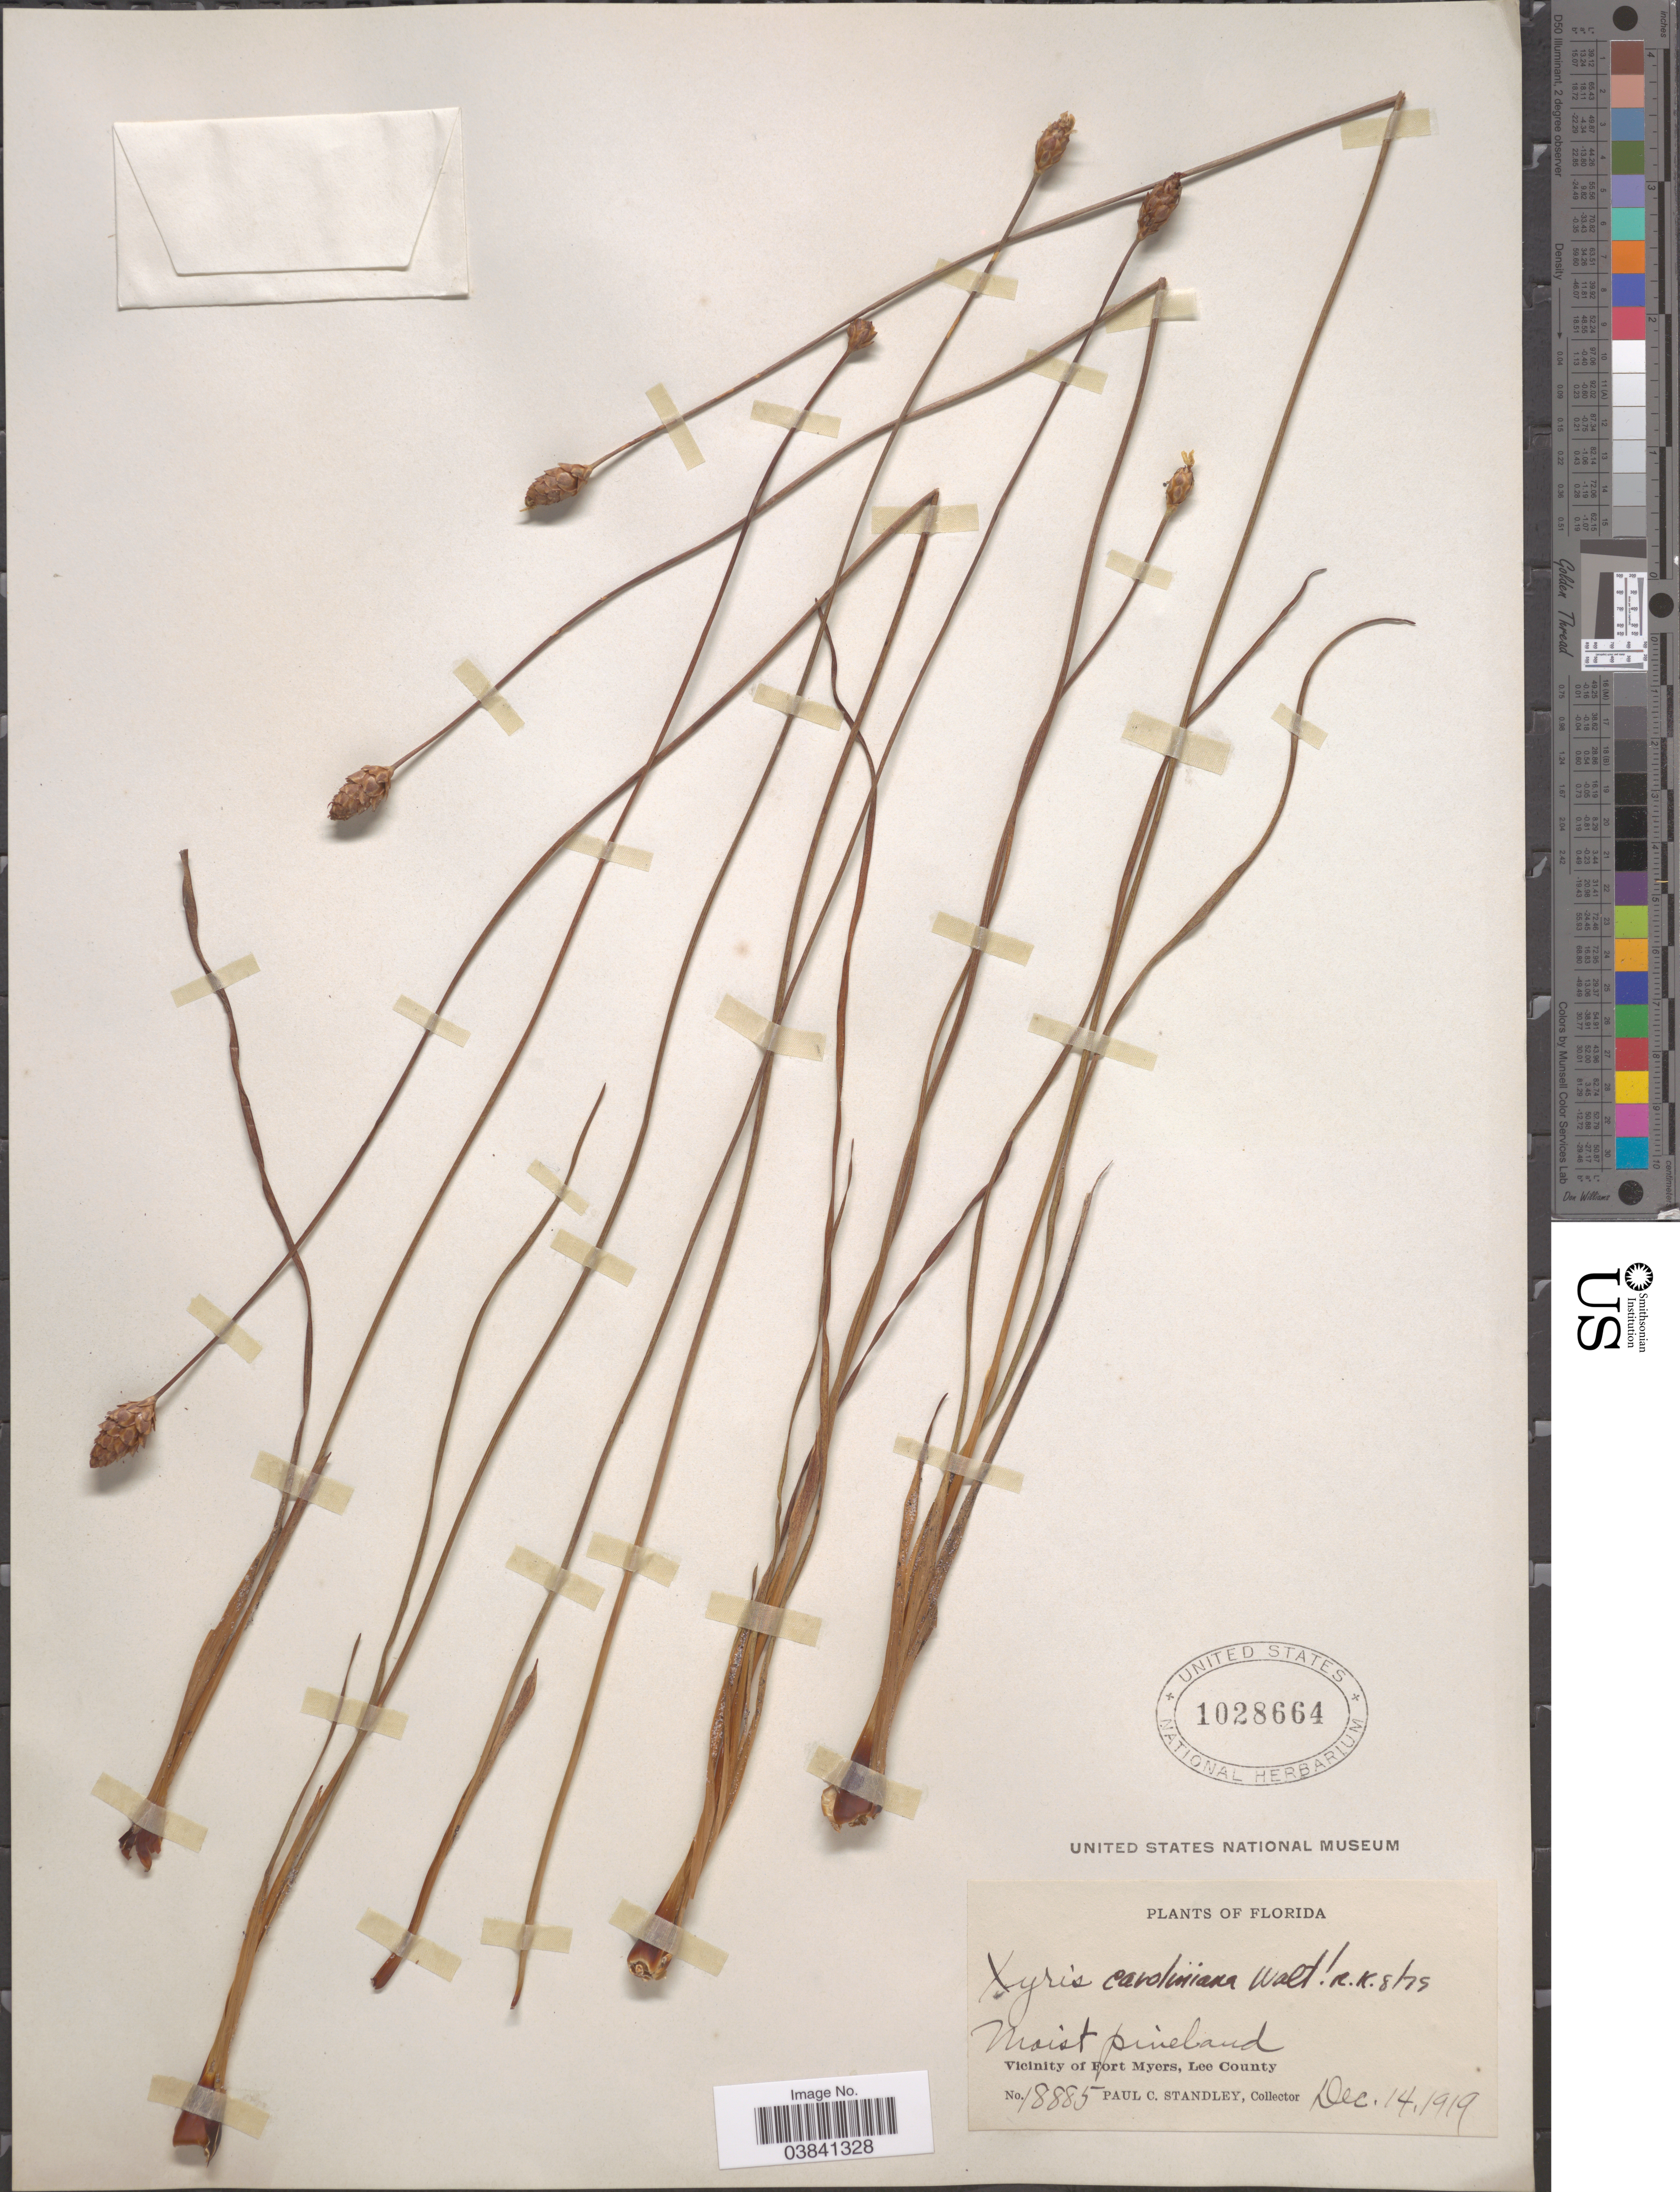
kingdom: Plantae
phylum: Tracheophyta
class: Liliopsida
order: Poales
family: Xyridaceae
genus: Xyris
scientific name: Xyris caroliniana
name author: Walter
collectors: P. C. Standley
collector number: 18885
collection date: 1919-12-14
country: United States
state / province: Florida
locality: Vicinity of Fort Myers, Lee County.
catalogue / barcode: US 1028664